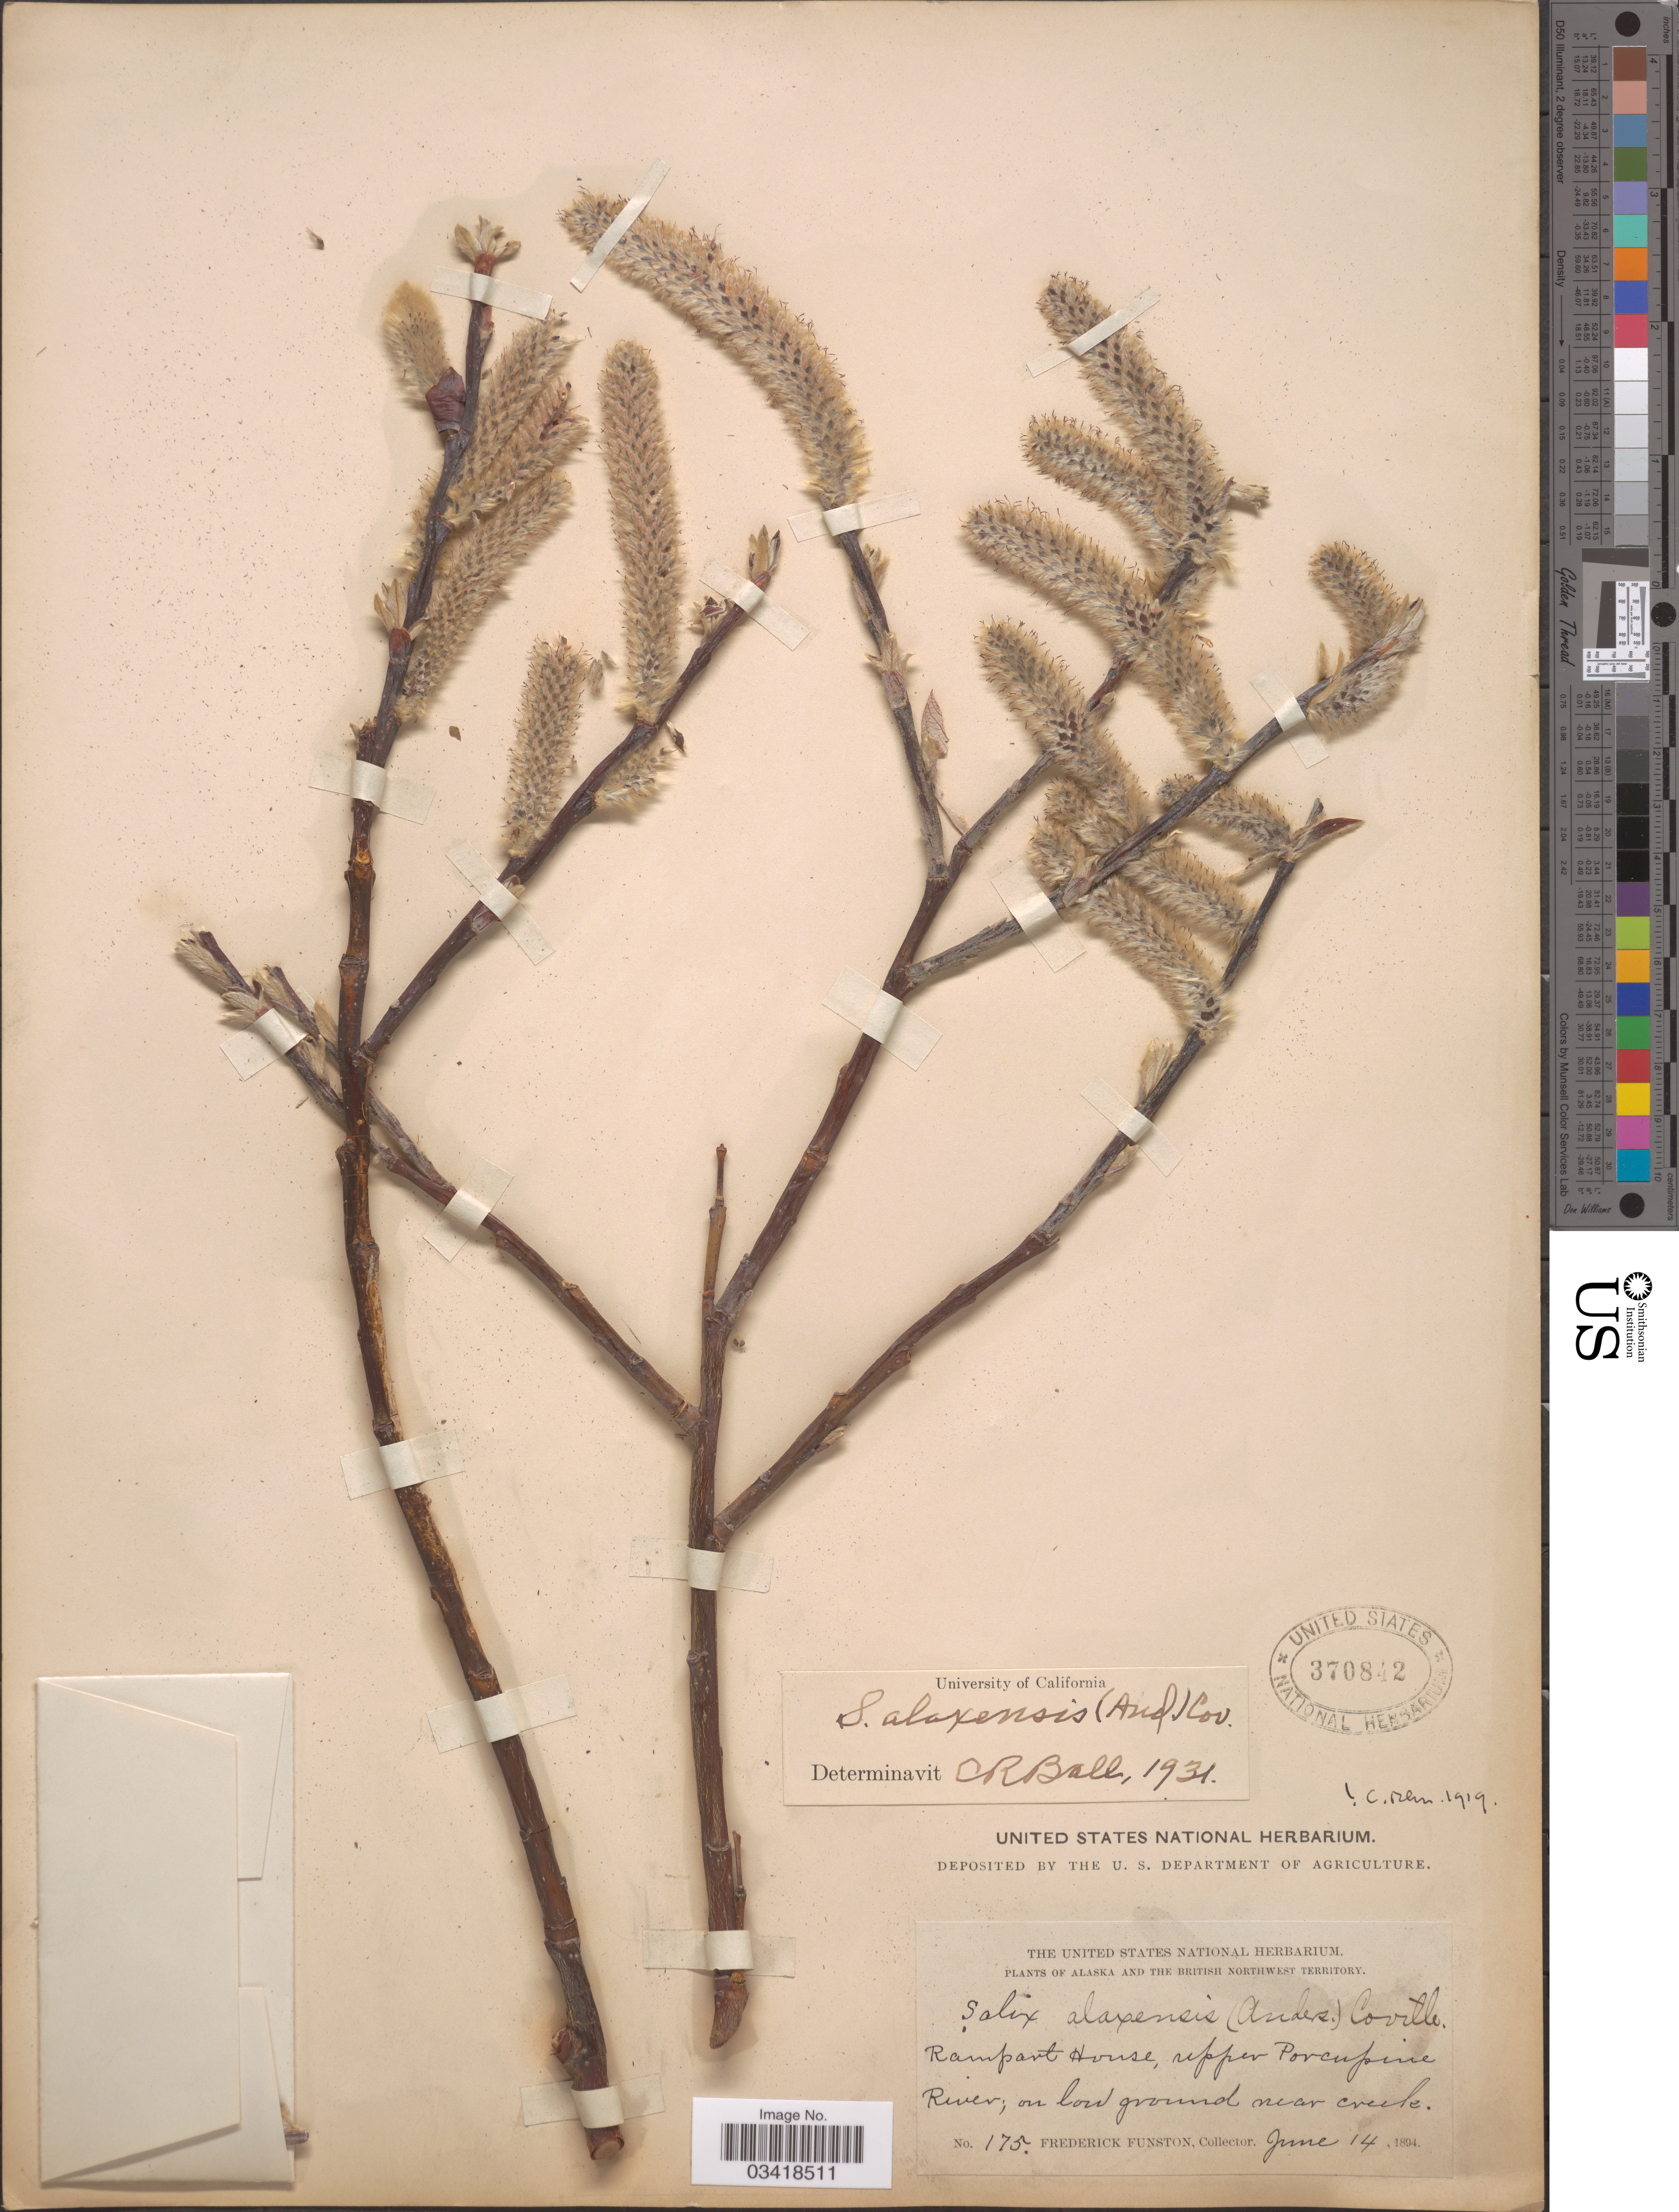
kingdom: Plantae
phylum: Tracheophyta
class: Magnoliopsida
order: Malpighiales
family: Salicaceae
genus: Salix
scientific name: Salix alaxensis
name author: (Andersson) Coville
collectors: F. Funston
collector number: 175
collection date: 1894-06-14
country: Canada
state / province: Yukon Territory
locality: The British Northwest Territory. Rampart House, upper Porcupine River; on low ground near creek.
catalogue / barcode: US 370842